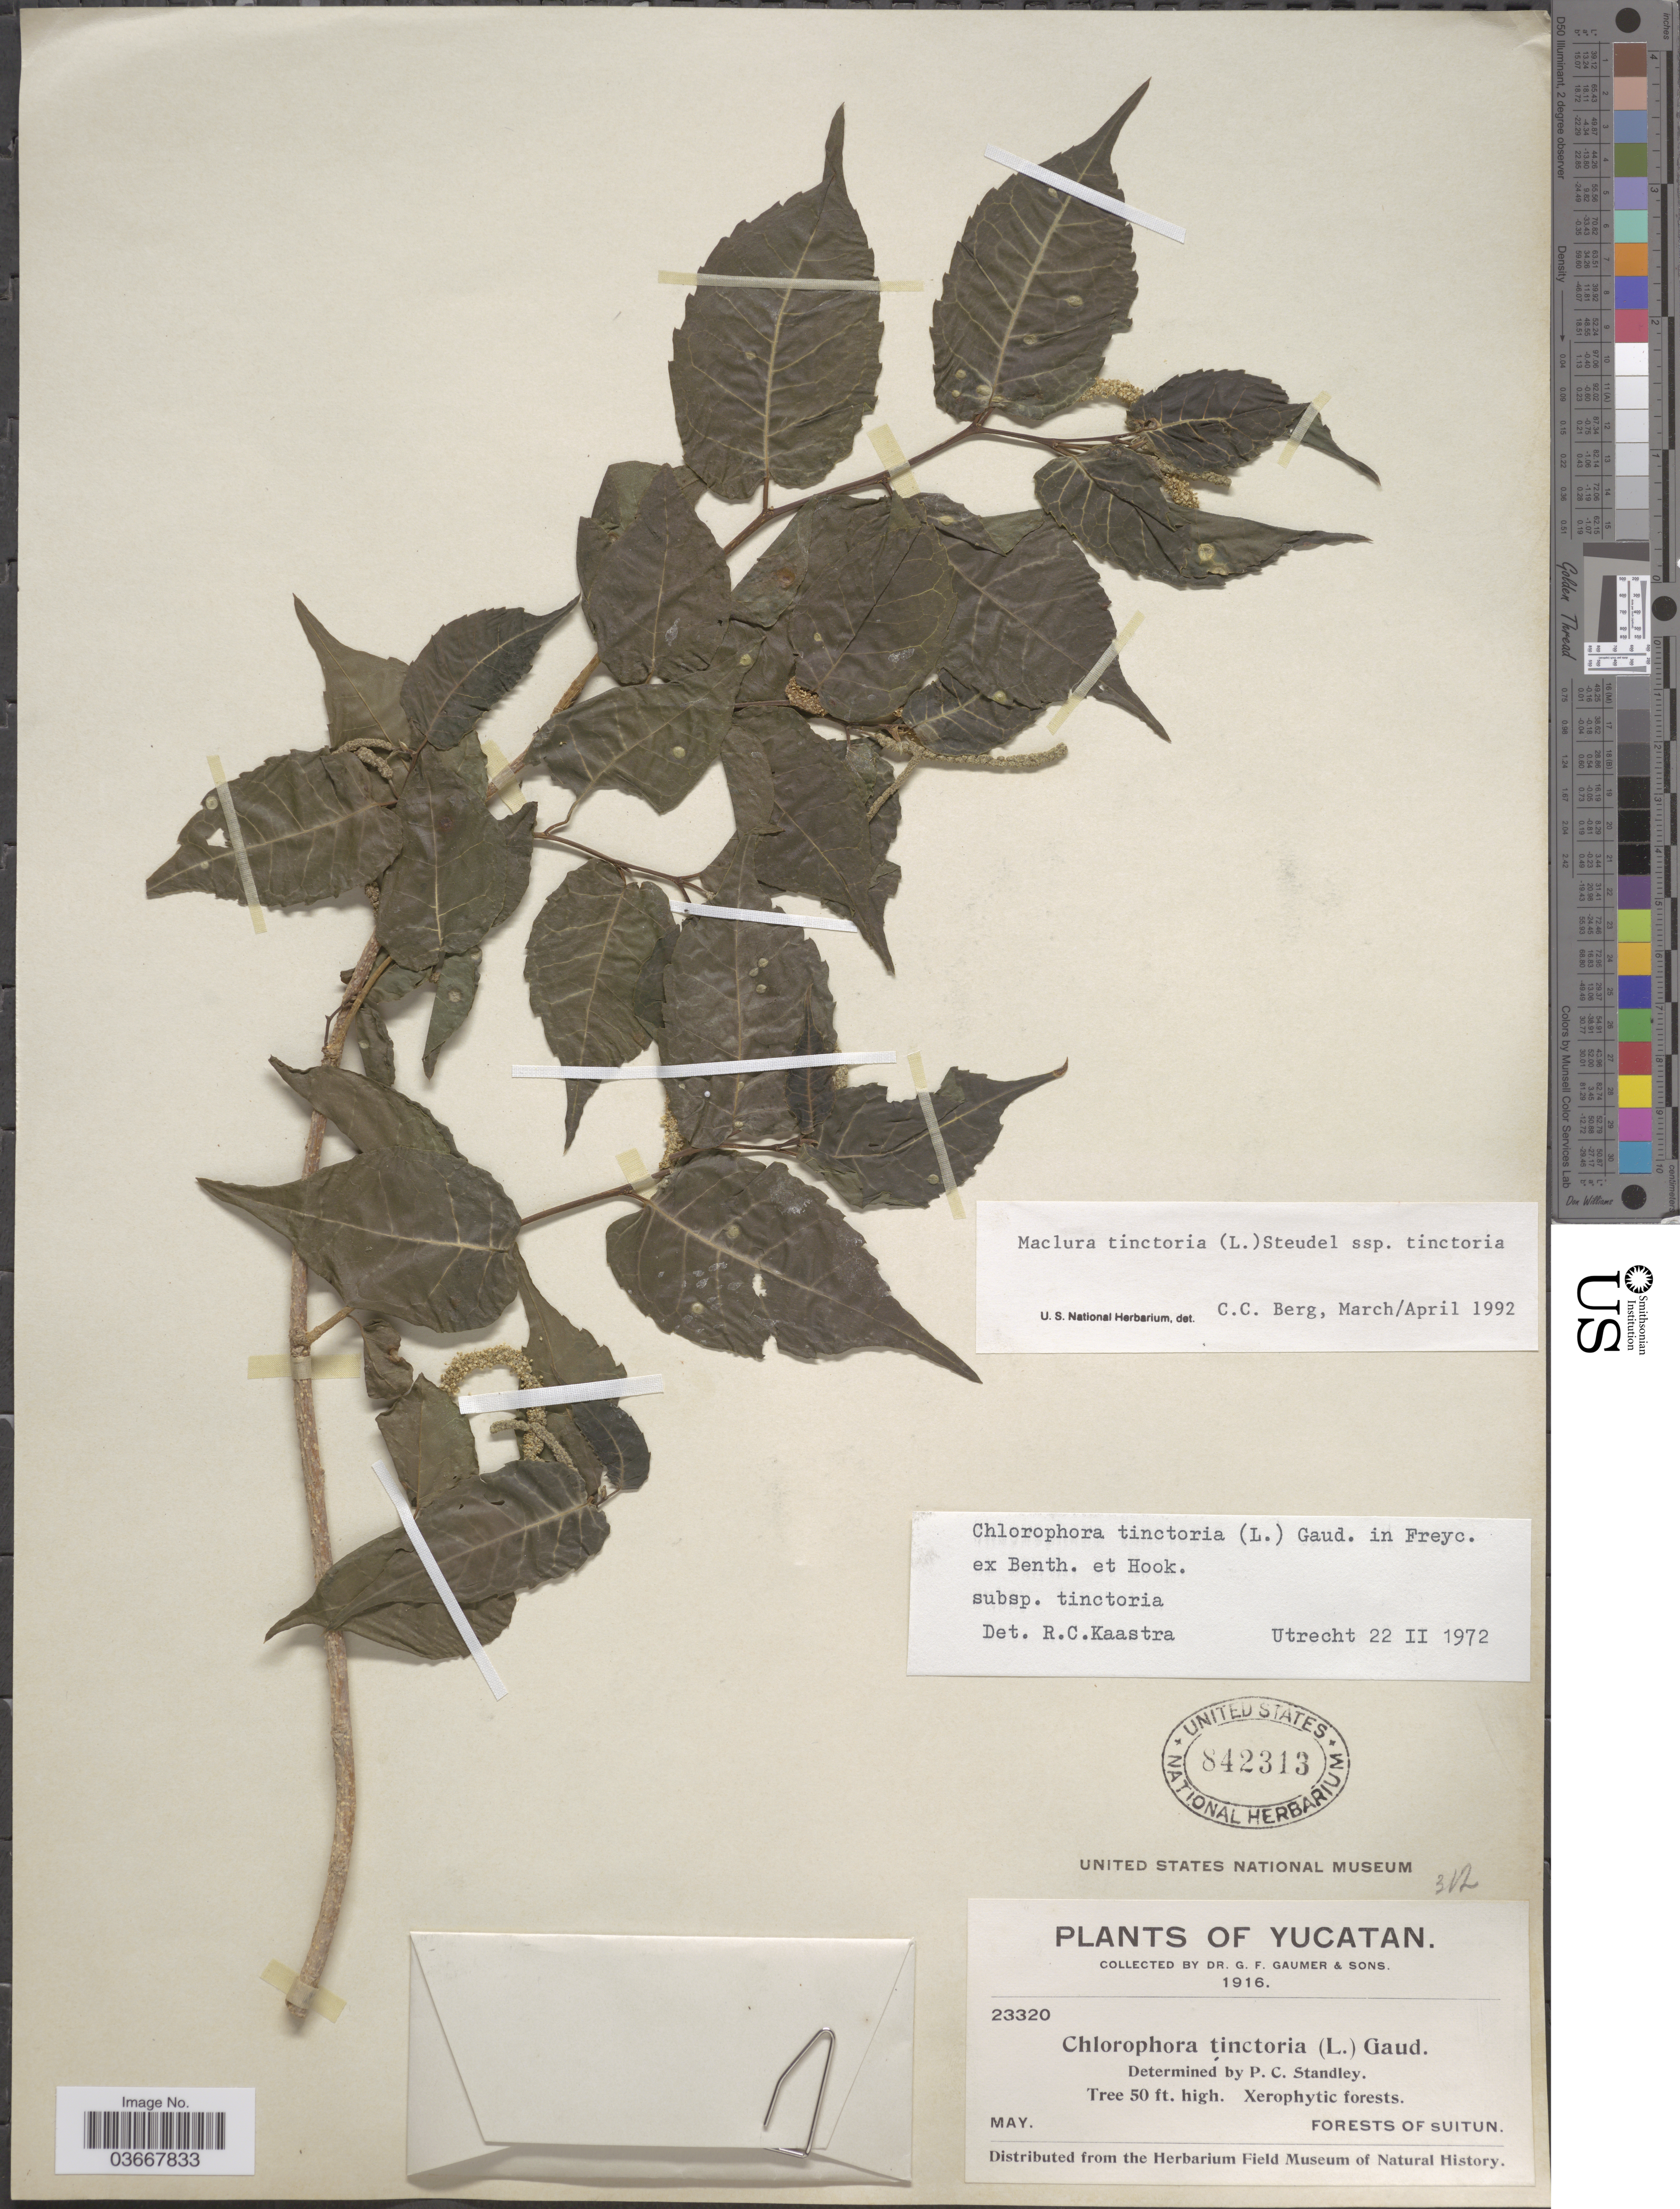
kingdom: Plantae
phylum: Tracheophyta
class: Magnoliopsida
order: Rosales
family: Moraceae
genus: Maclura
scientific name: Maclura tinctoria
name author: (L.) D. Don ex Steud.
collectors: G. F. Gaumer & Sons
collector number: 23320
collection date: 1916-05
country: Mexico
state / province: Yucatán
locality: Forests of Suitun.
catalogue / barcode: US 842313